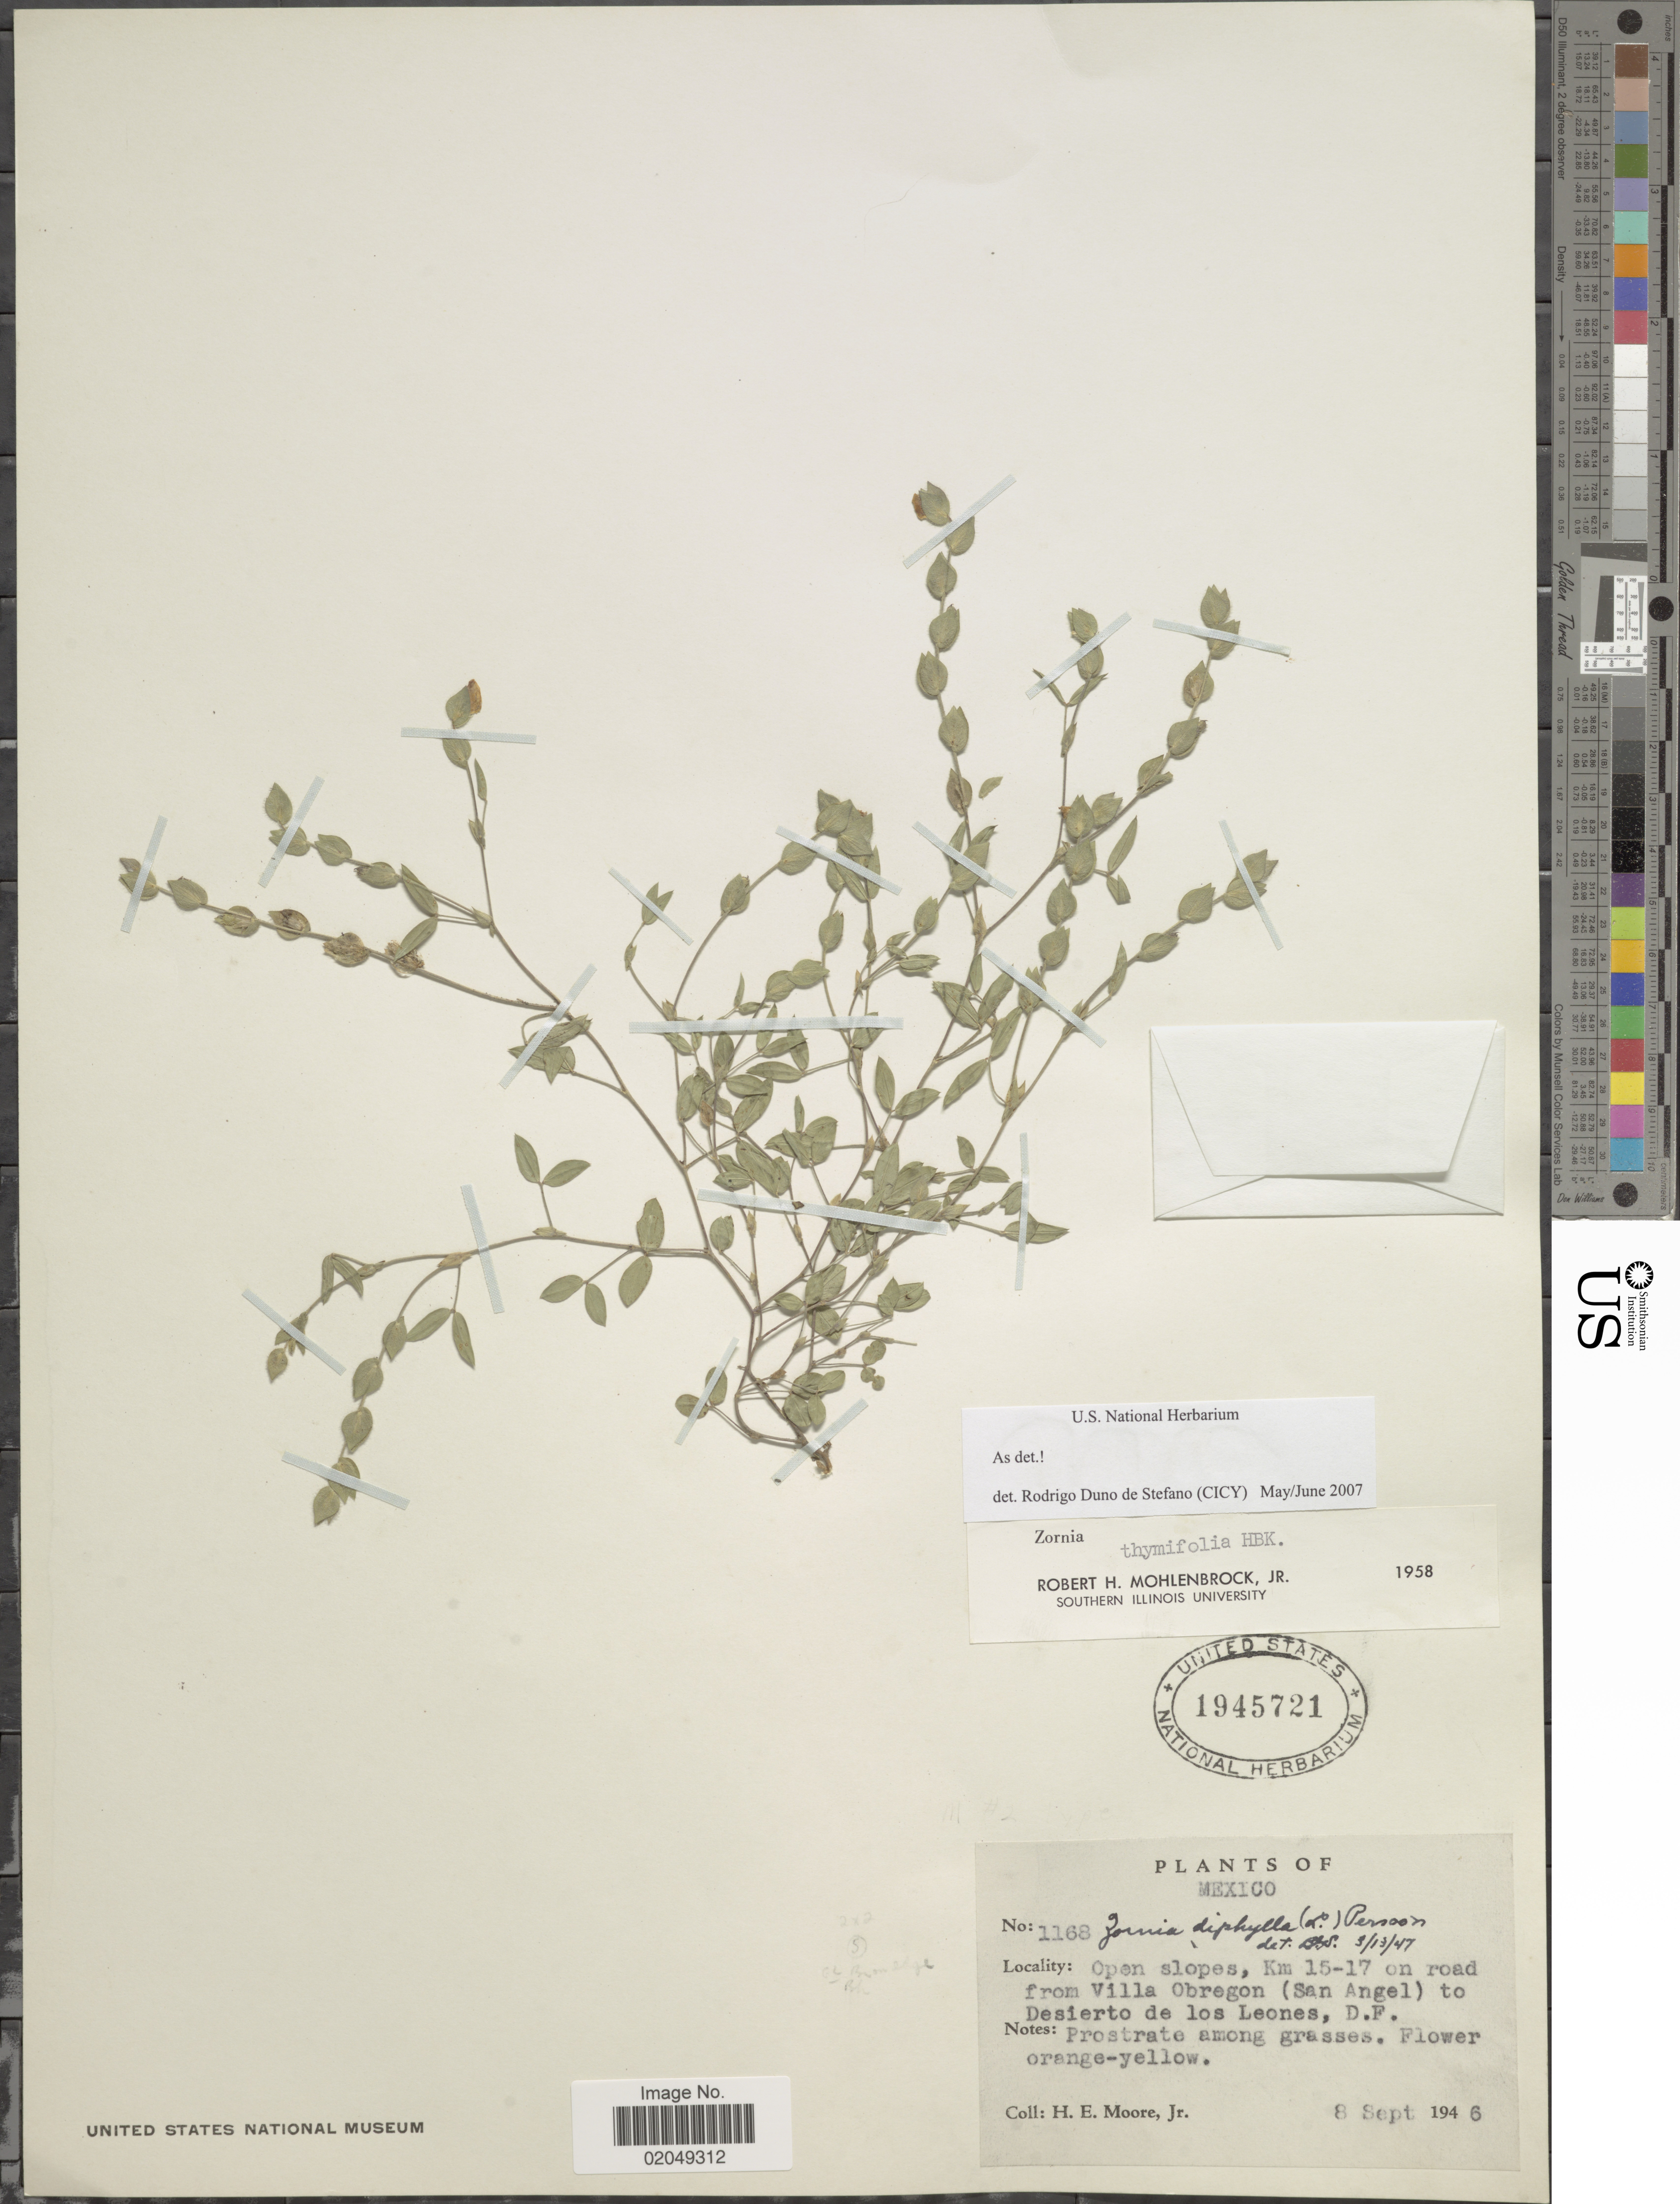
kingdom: Plantae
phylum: Tracheophyta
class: Magnoliopsida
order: Fabales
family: Fabaceae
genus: Zornia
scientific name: Zornia thymifolia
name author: Kunth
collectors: H. E. Moore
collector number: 1168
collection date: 1946-09-08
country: Mexico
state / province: Distrito Federal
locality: Open slopes, km 15-17 on road from Villa Obregon (San Angel) to Desierto de los Leones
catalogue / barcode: US 1945721